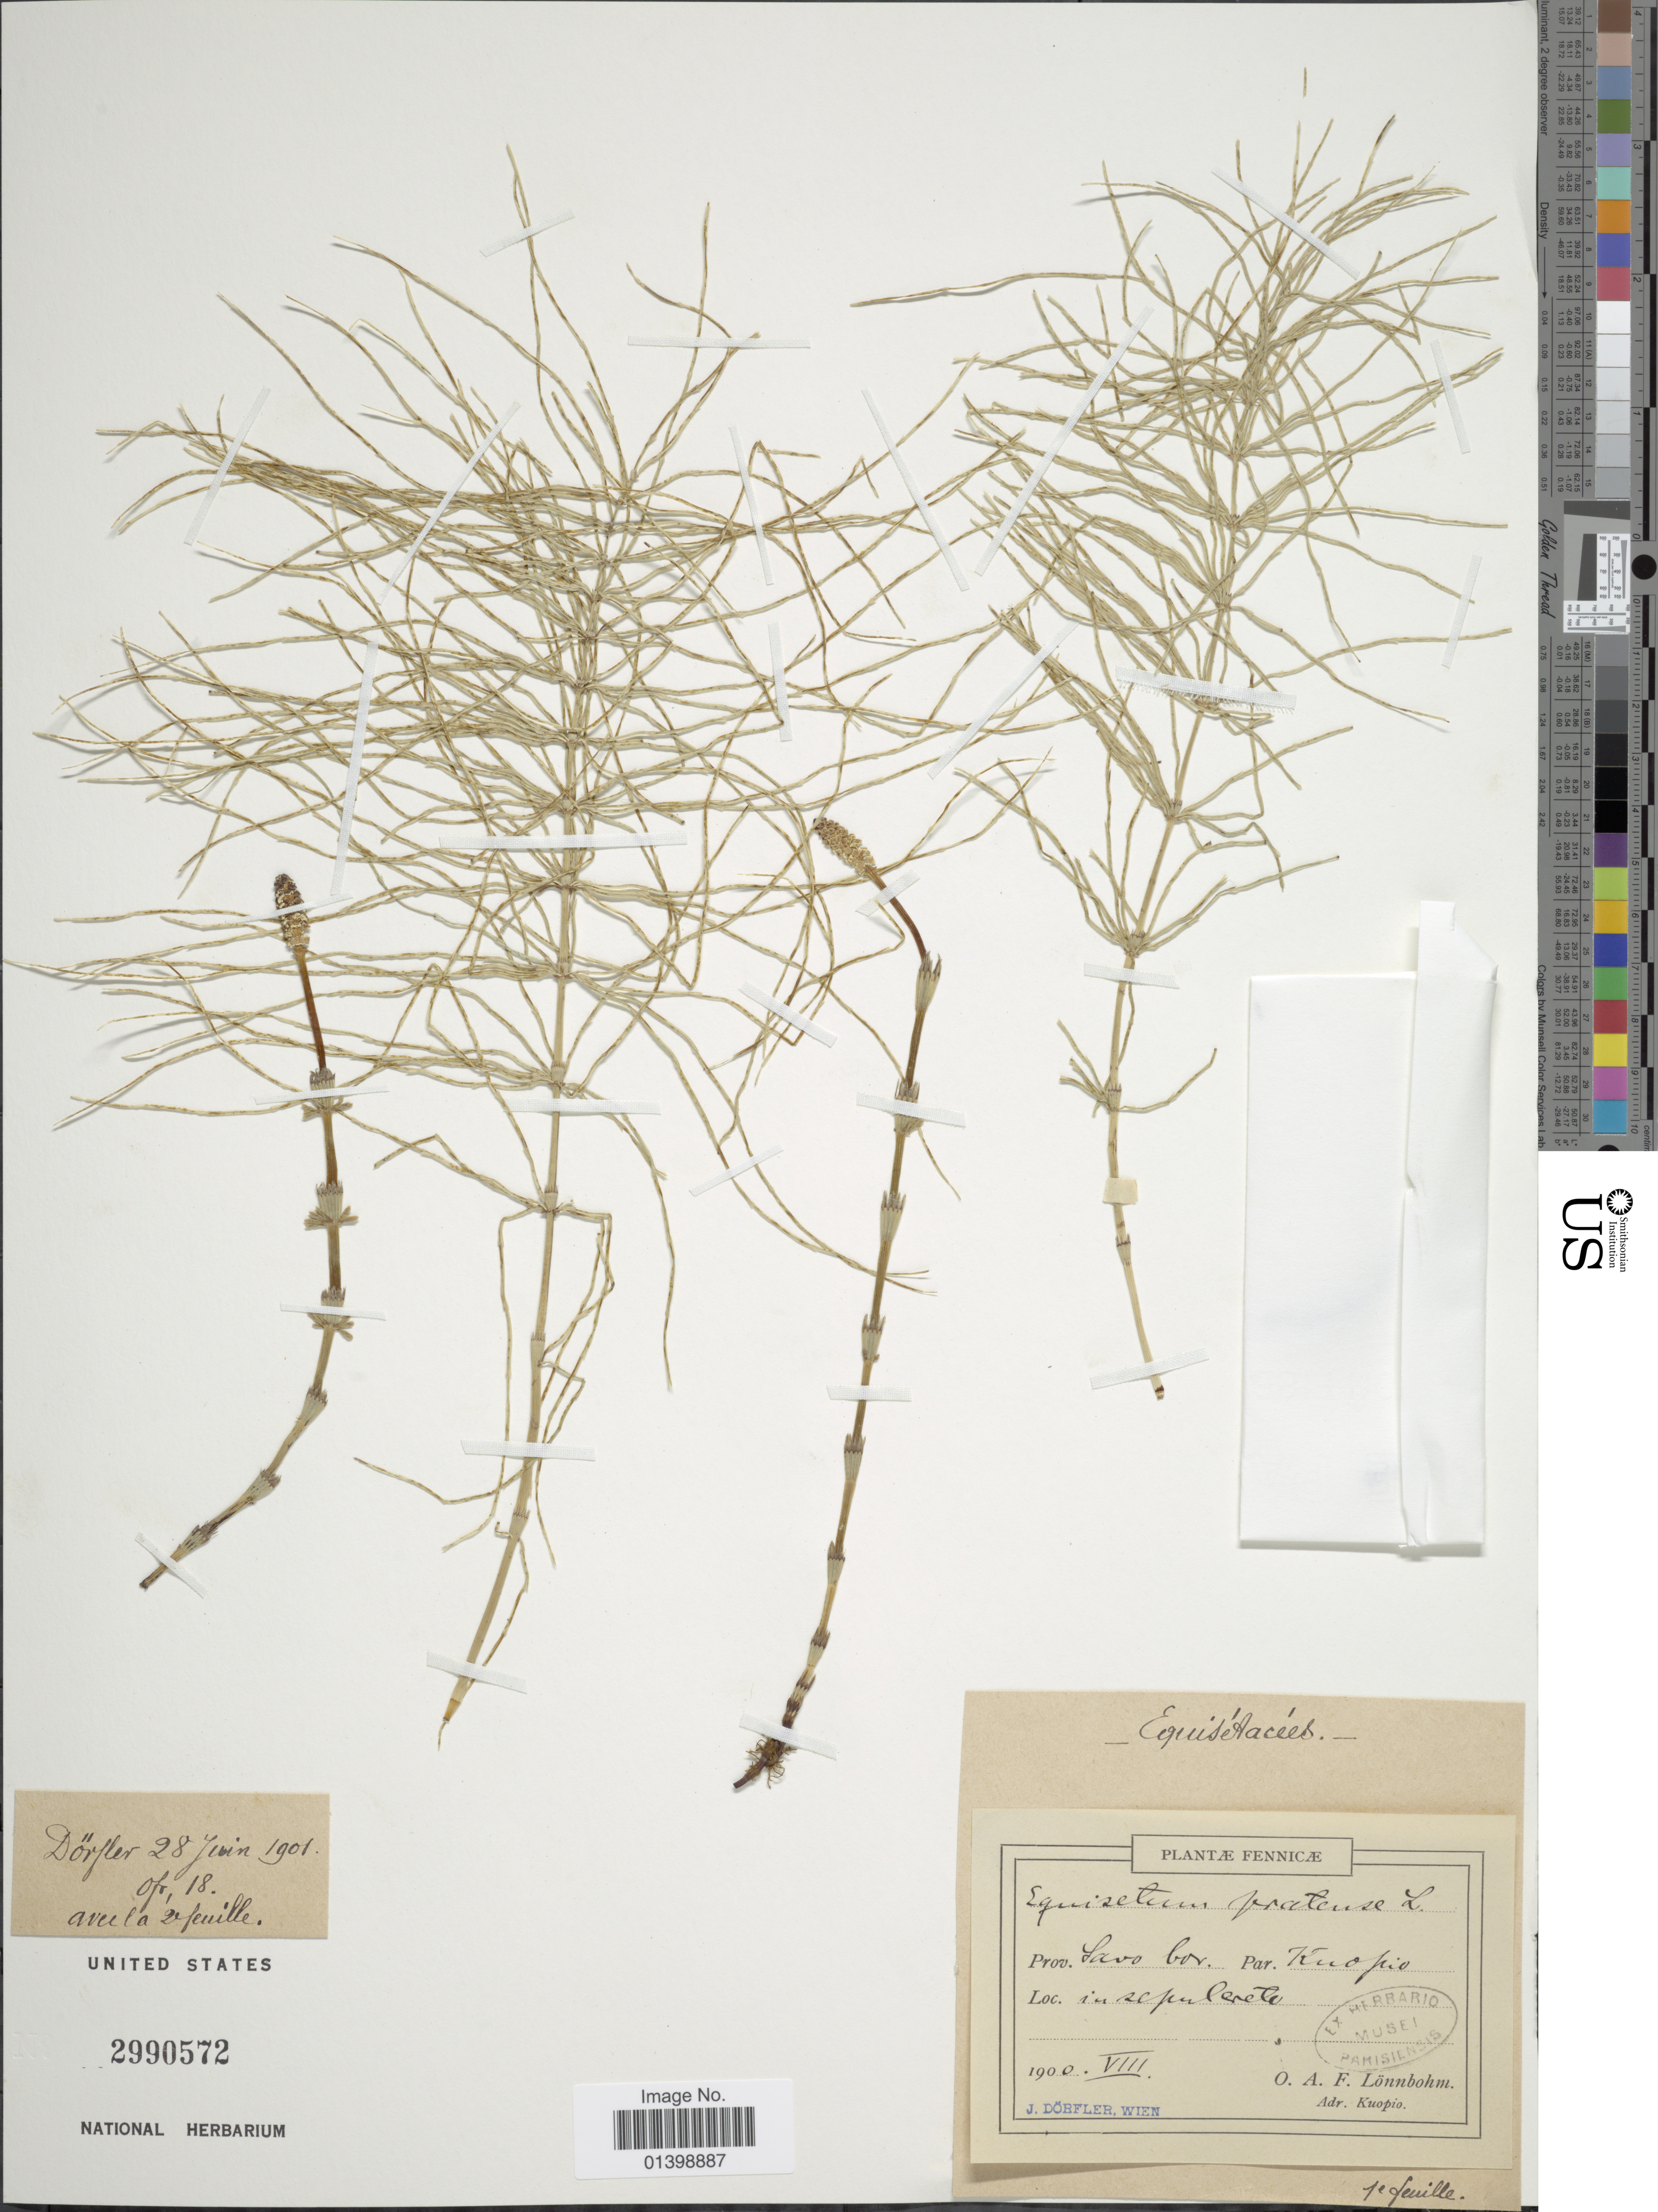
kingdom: Plantae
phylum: Tracheophyta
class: Polypodiopsida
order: Equisetales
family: Equisetaceae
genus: Equisetum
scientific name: Equisetum pratense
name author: Ehrh.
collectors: O. Lönnbohm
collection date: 1900-08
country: Finland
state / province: Pohjois-Savo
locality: Kuopio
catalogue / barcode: US 2990572